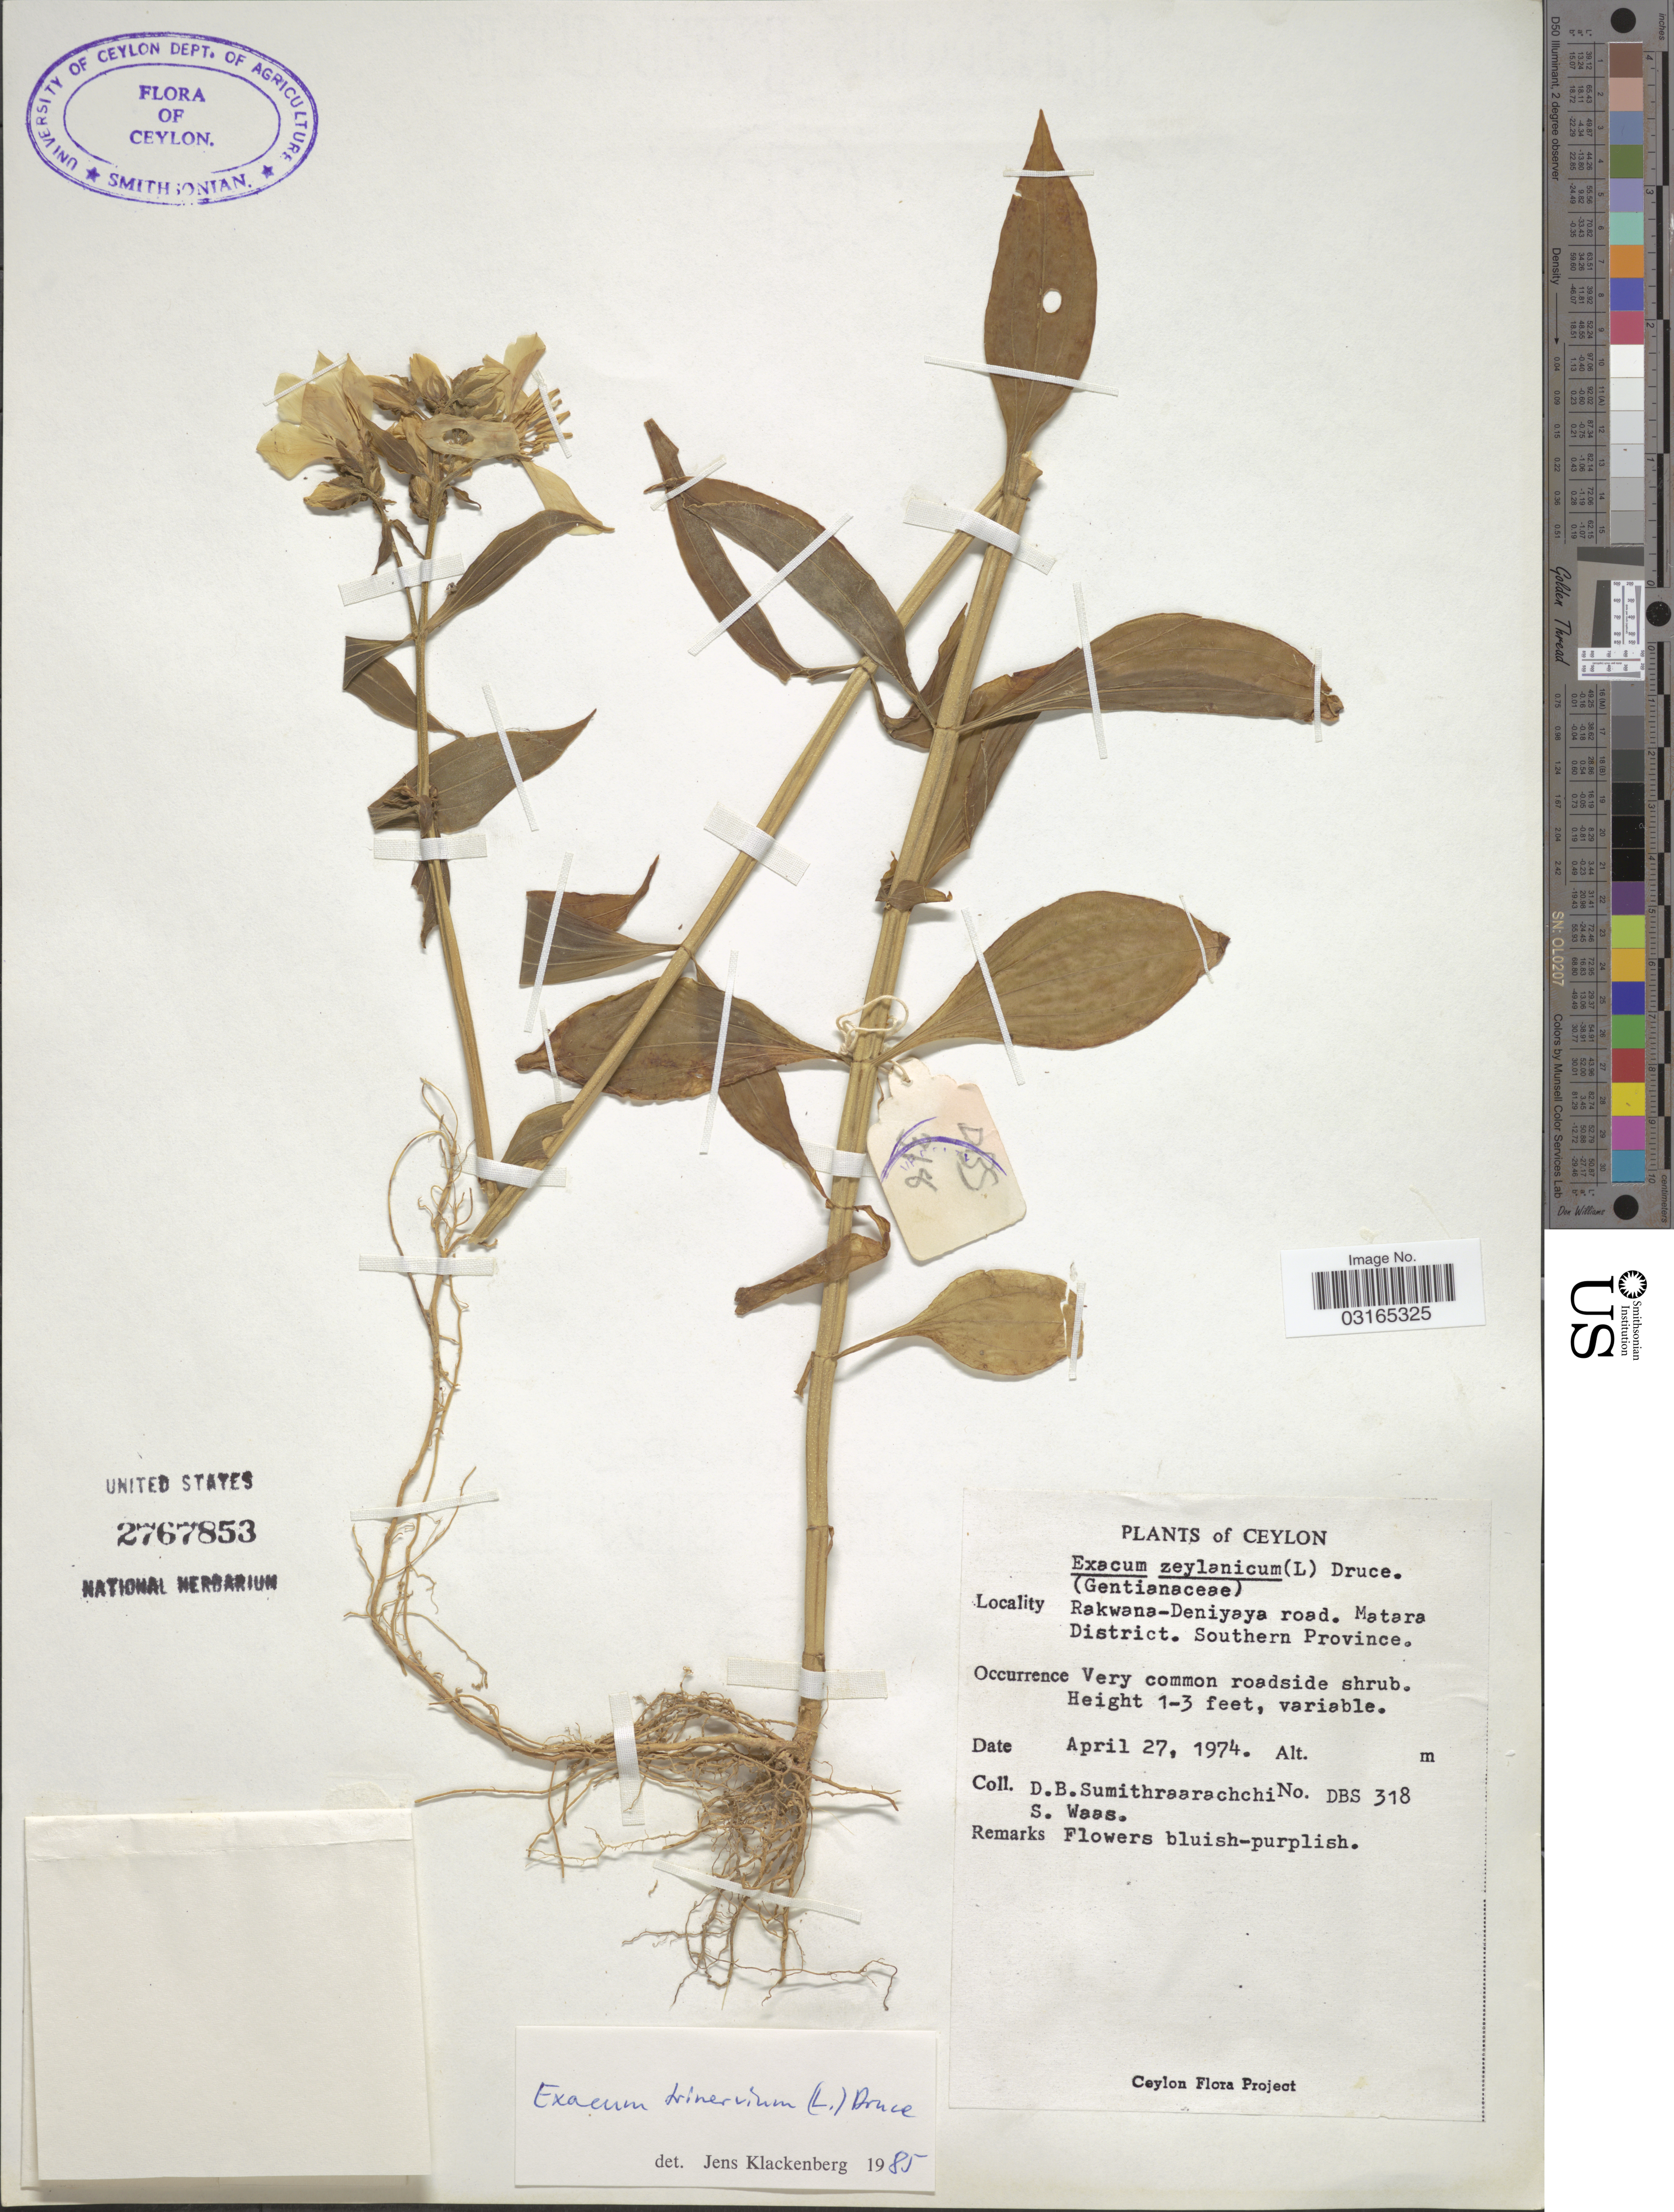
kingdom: Plantae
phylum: Tracheophyta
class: Magnoliopsida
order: Gentianales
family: Gentianaceae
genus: Exacum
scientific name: Exacum trinervium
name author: (L.) Druce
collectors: D. B. Sumithraarachchi & S. Waas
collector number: DBS318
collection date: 1974-04-27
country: Sri Lanka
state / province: Southern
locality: Ceylon. Rakwana-Deniyaya road. Matara District.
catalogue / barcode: US 2767853